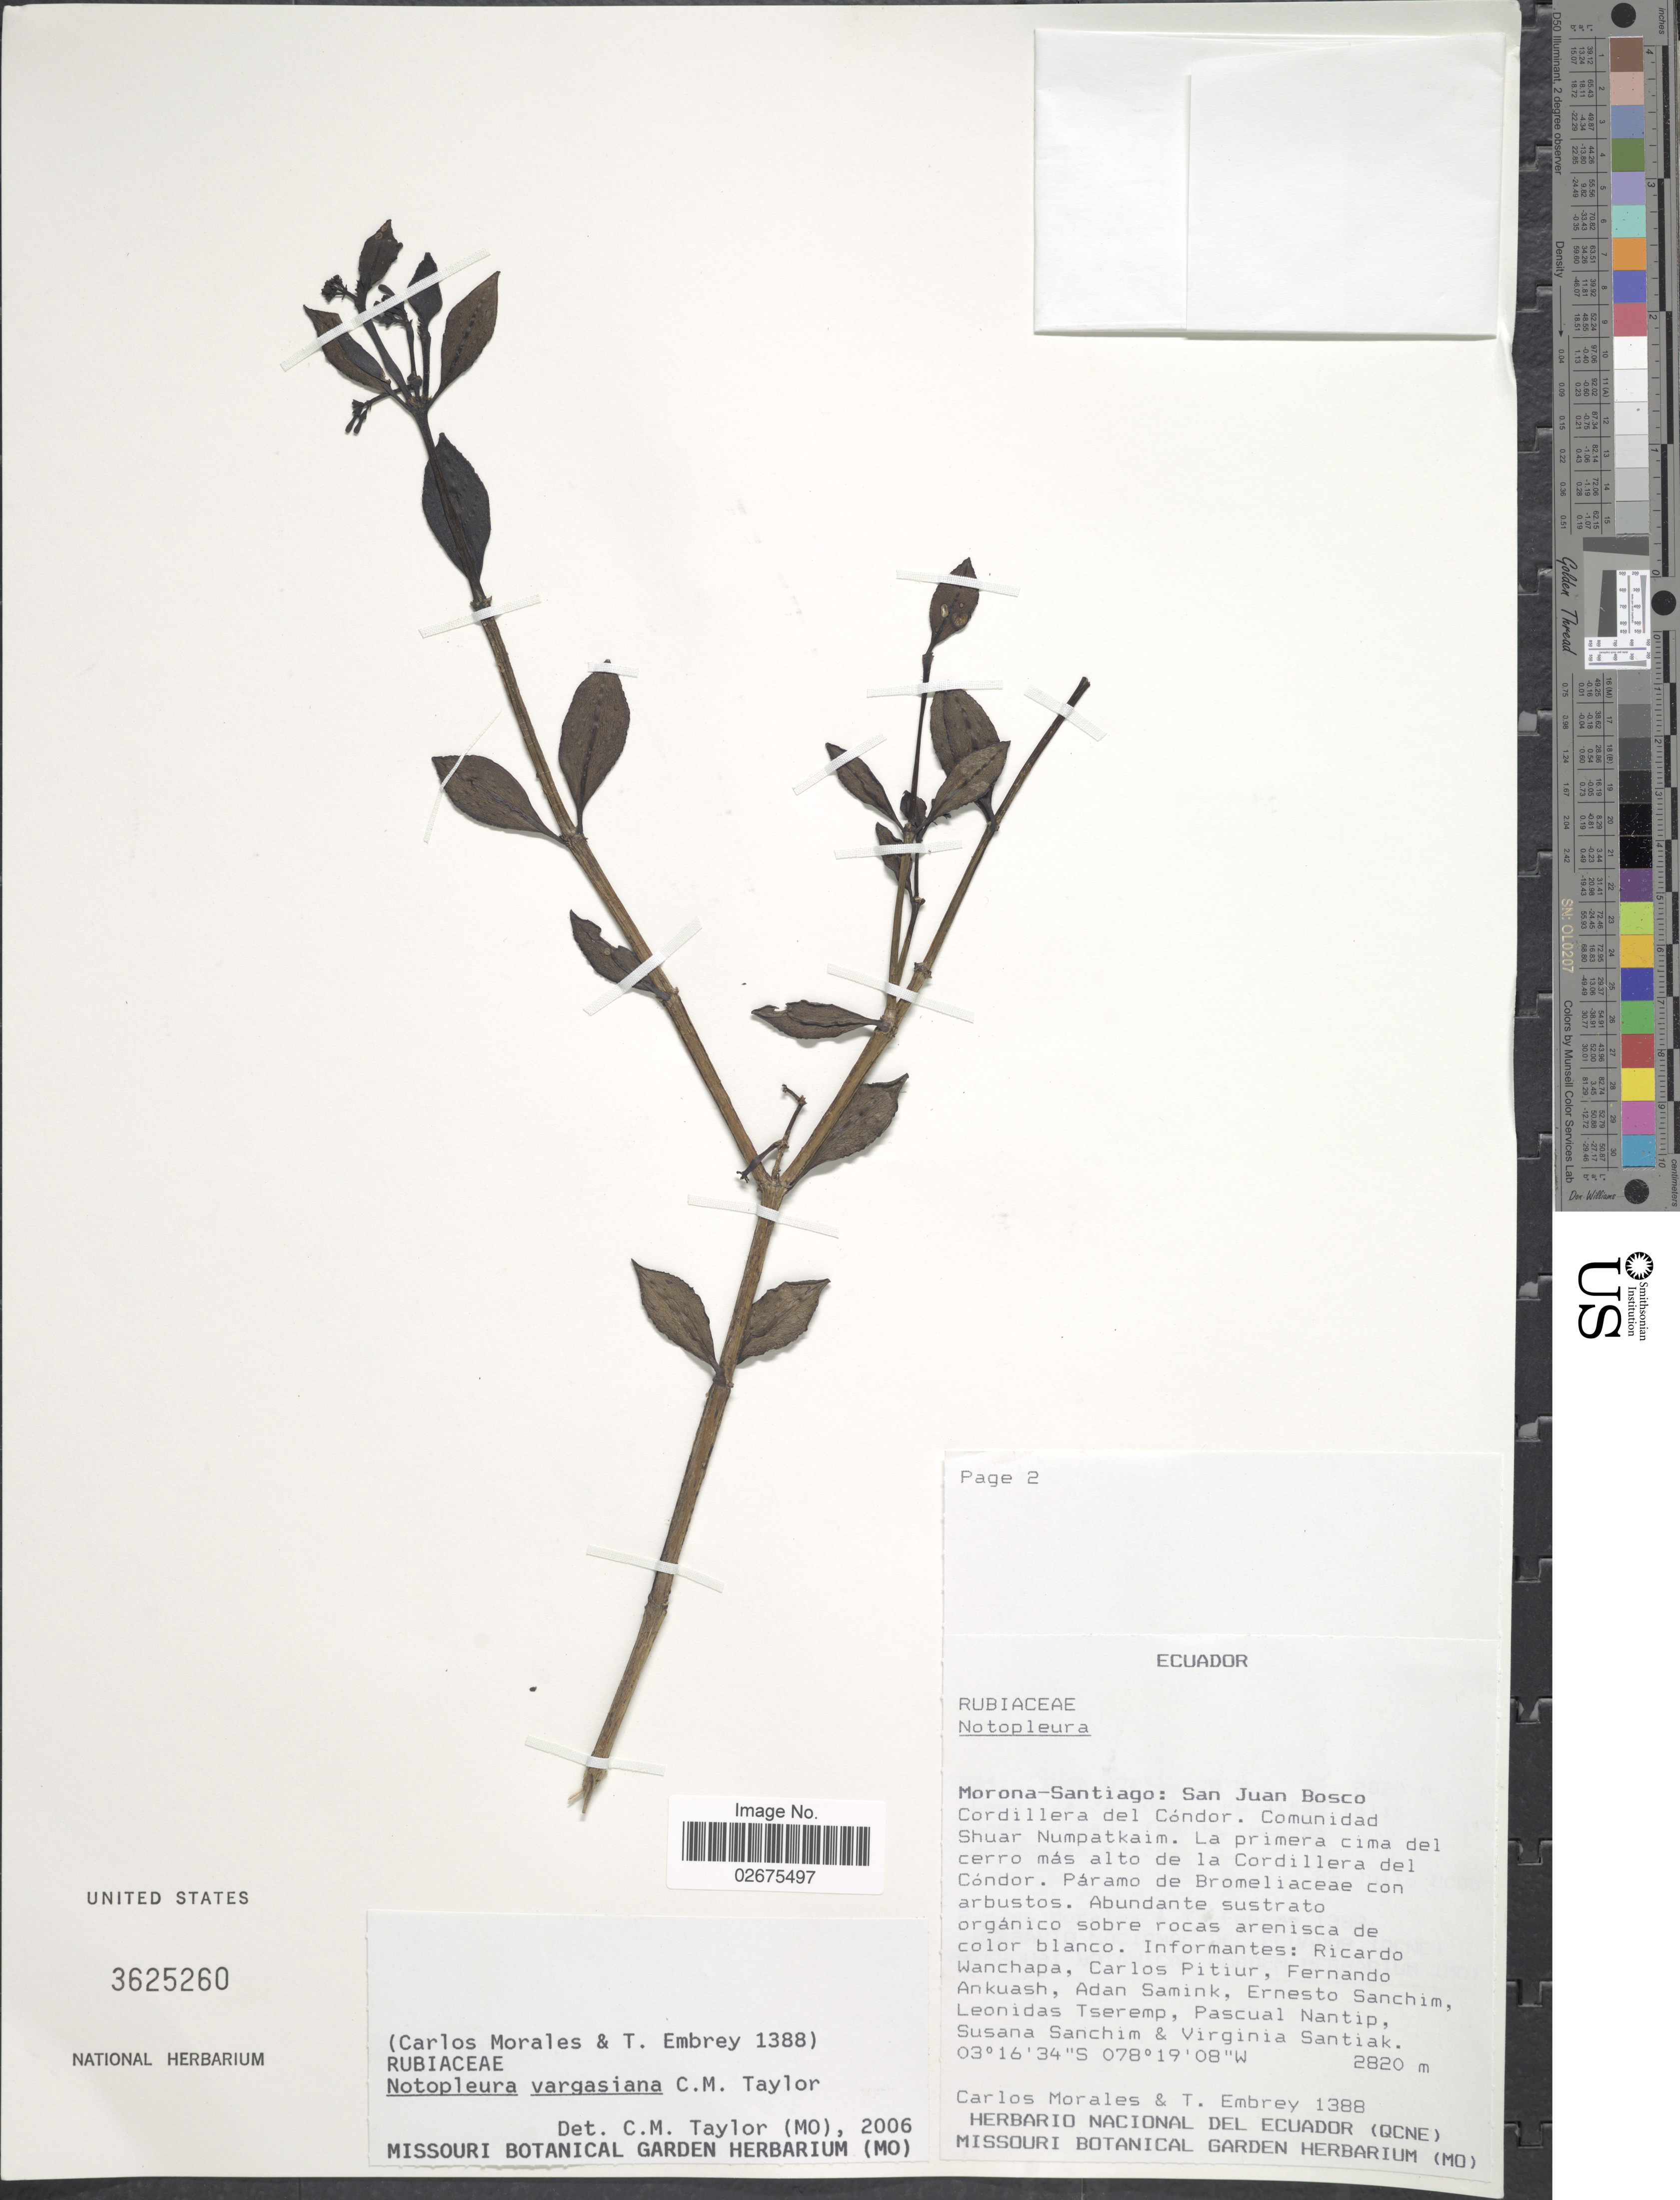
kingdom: Plantae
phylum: Tracheophyta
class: Magnoliopsida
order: Gentianales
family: Rubiaceae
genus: Notopleura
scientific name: Notopleura vargasiana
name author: C.M. Taylor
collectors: C. Morales & T. Embrey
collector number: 1388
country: Ecuador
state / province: Morona-Santiago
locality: San Juan Bosco. Cordillera del Condor. Comunidad Shuar Numpatkaim,. La primera cima del cerro mas alto de la Cordillera del Condor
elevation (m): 2820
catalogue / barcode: US 3625260